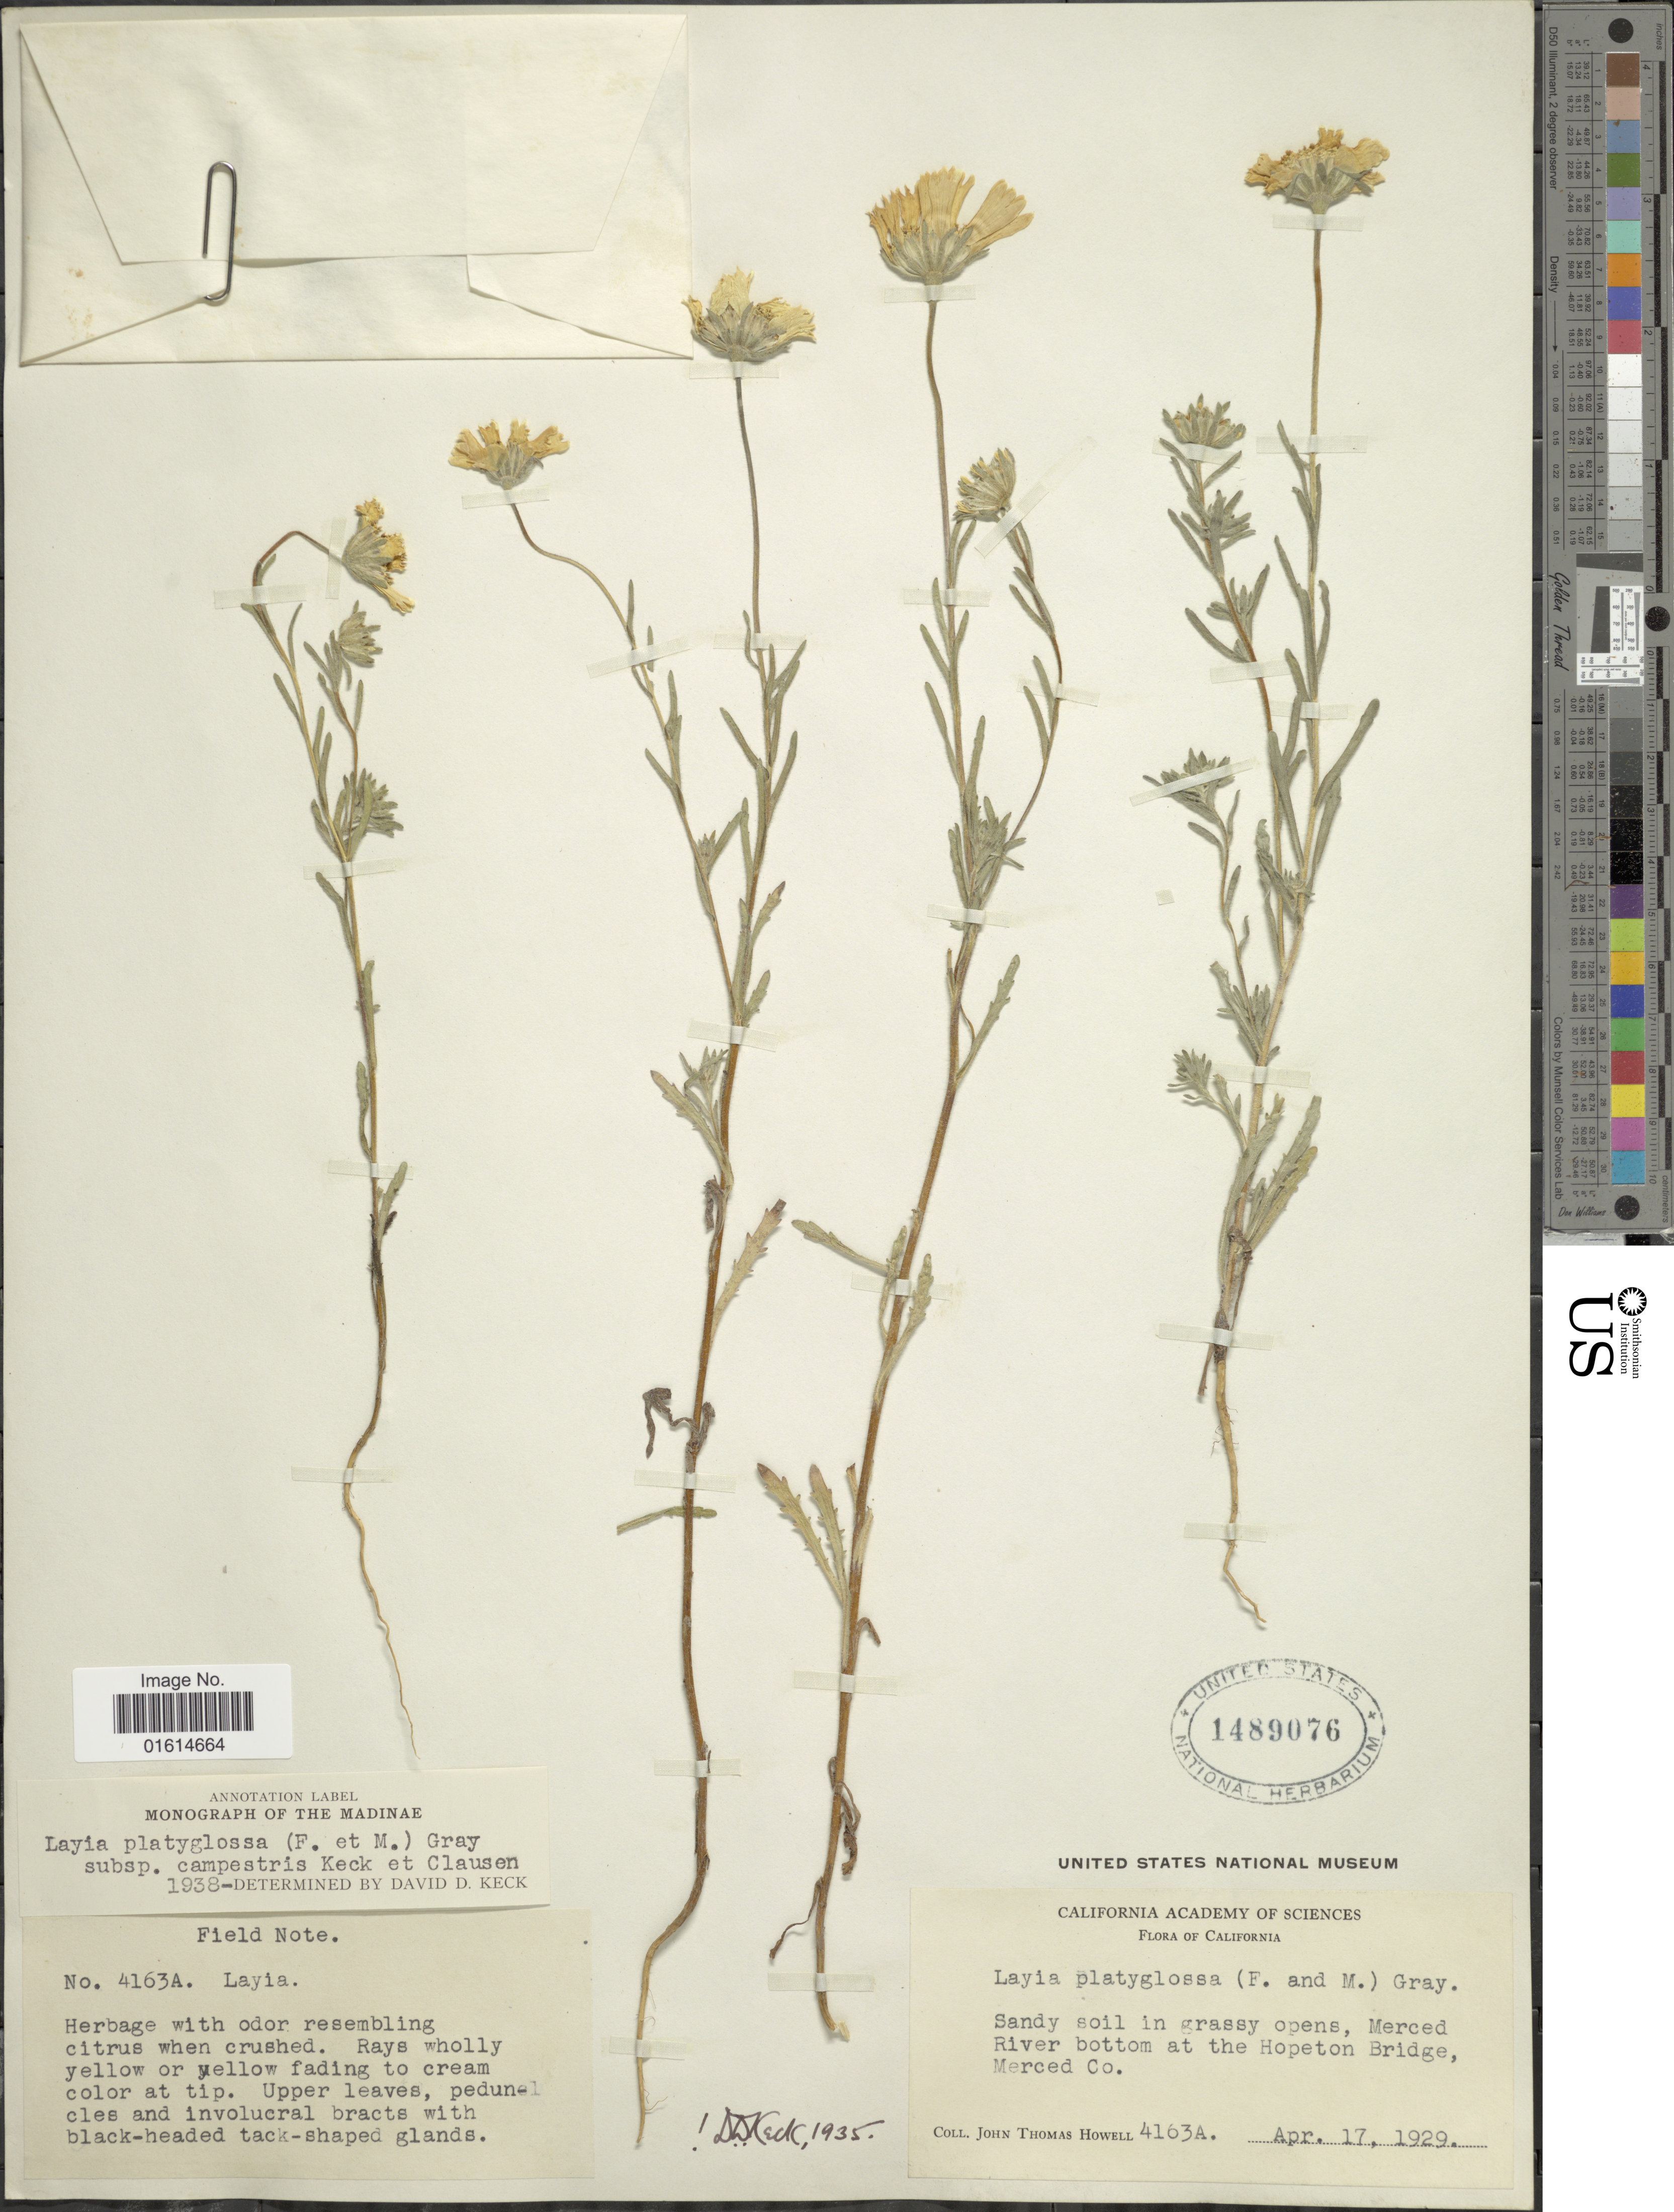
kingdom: Plantae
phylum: Tracheophyta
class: Magnoliopsida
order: Asterales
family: Asteraceae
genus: Layia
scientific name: Layia platyglossa subsp. campestris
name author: D.D. Keck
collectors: J. T. Howell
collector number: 4163A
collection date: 1929-04-17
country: United States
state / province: California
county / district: Merced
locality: Merced River bottom at the Hopeton Bridge, Merced Co.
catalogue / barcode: US 1489076